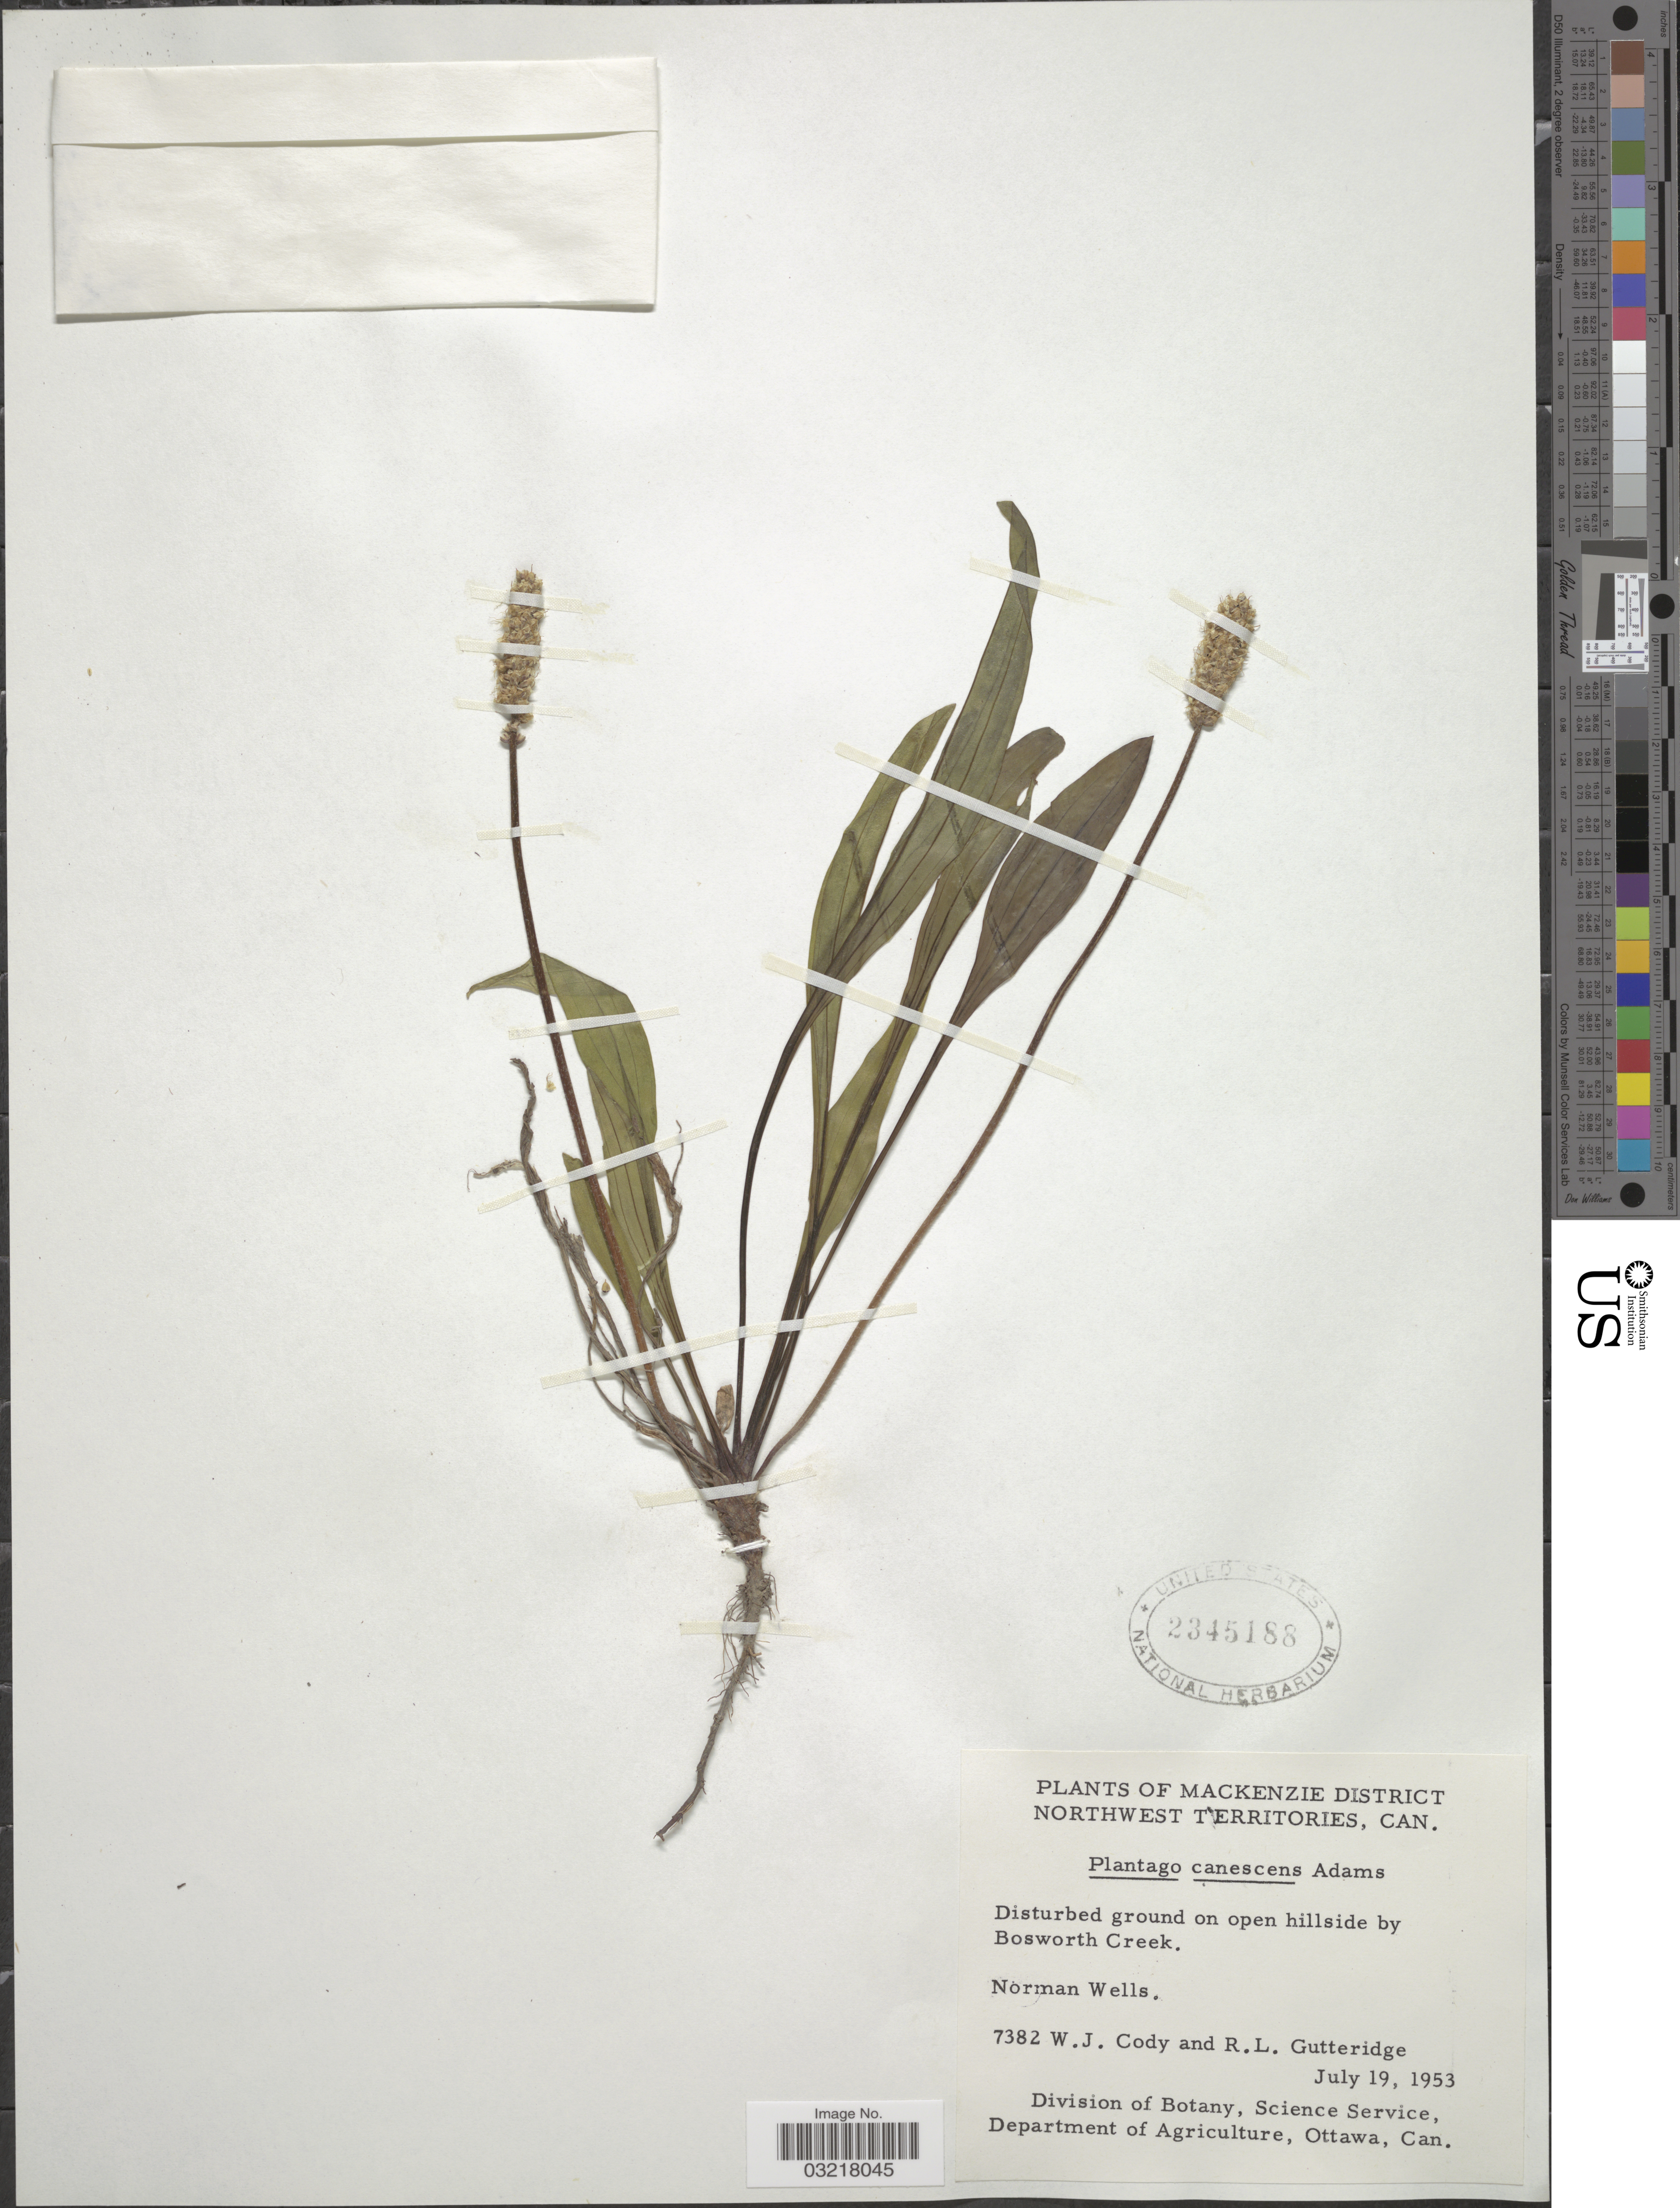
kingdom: Plantae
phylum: Tracheophyta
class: Magnoliopsida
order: Lamiales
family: Plantaginaceae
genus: Plantago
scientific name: Plantago canescens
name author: Adams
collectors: W. Cody & R. Gutteridge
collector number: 7382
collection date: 1953-07-19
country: Canada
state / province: Northwest Territories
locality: Mackenzie District. Bosworth Creek. Norman Wells.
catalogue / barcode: US 2345188